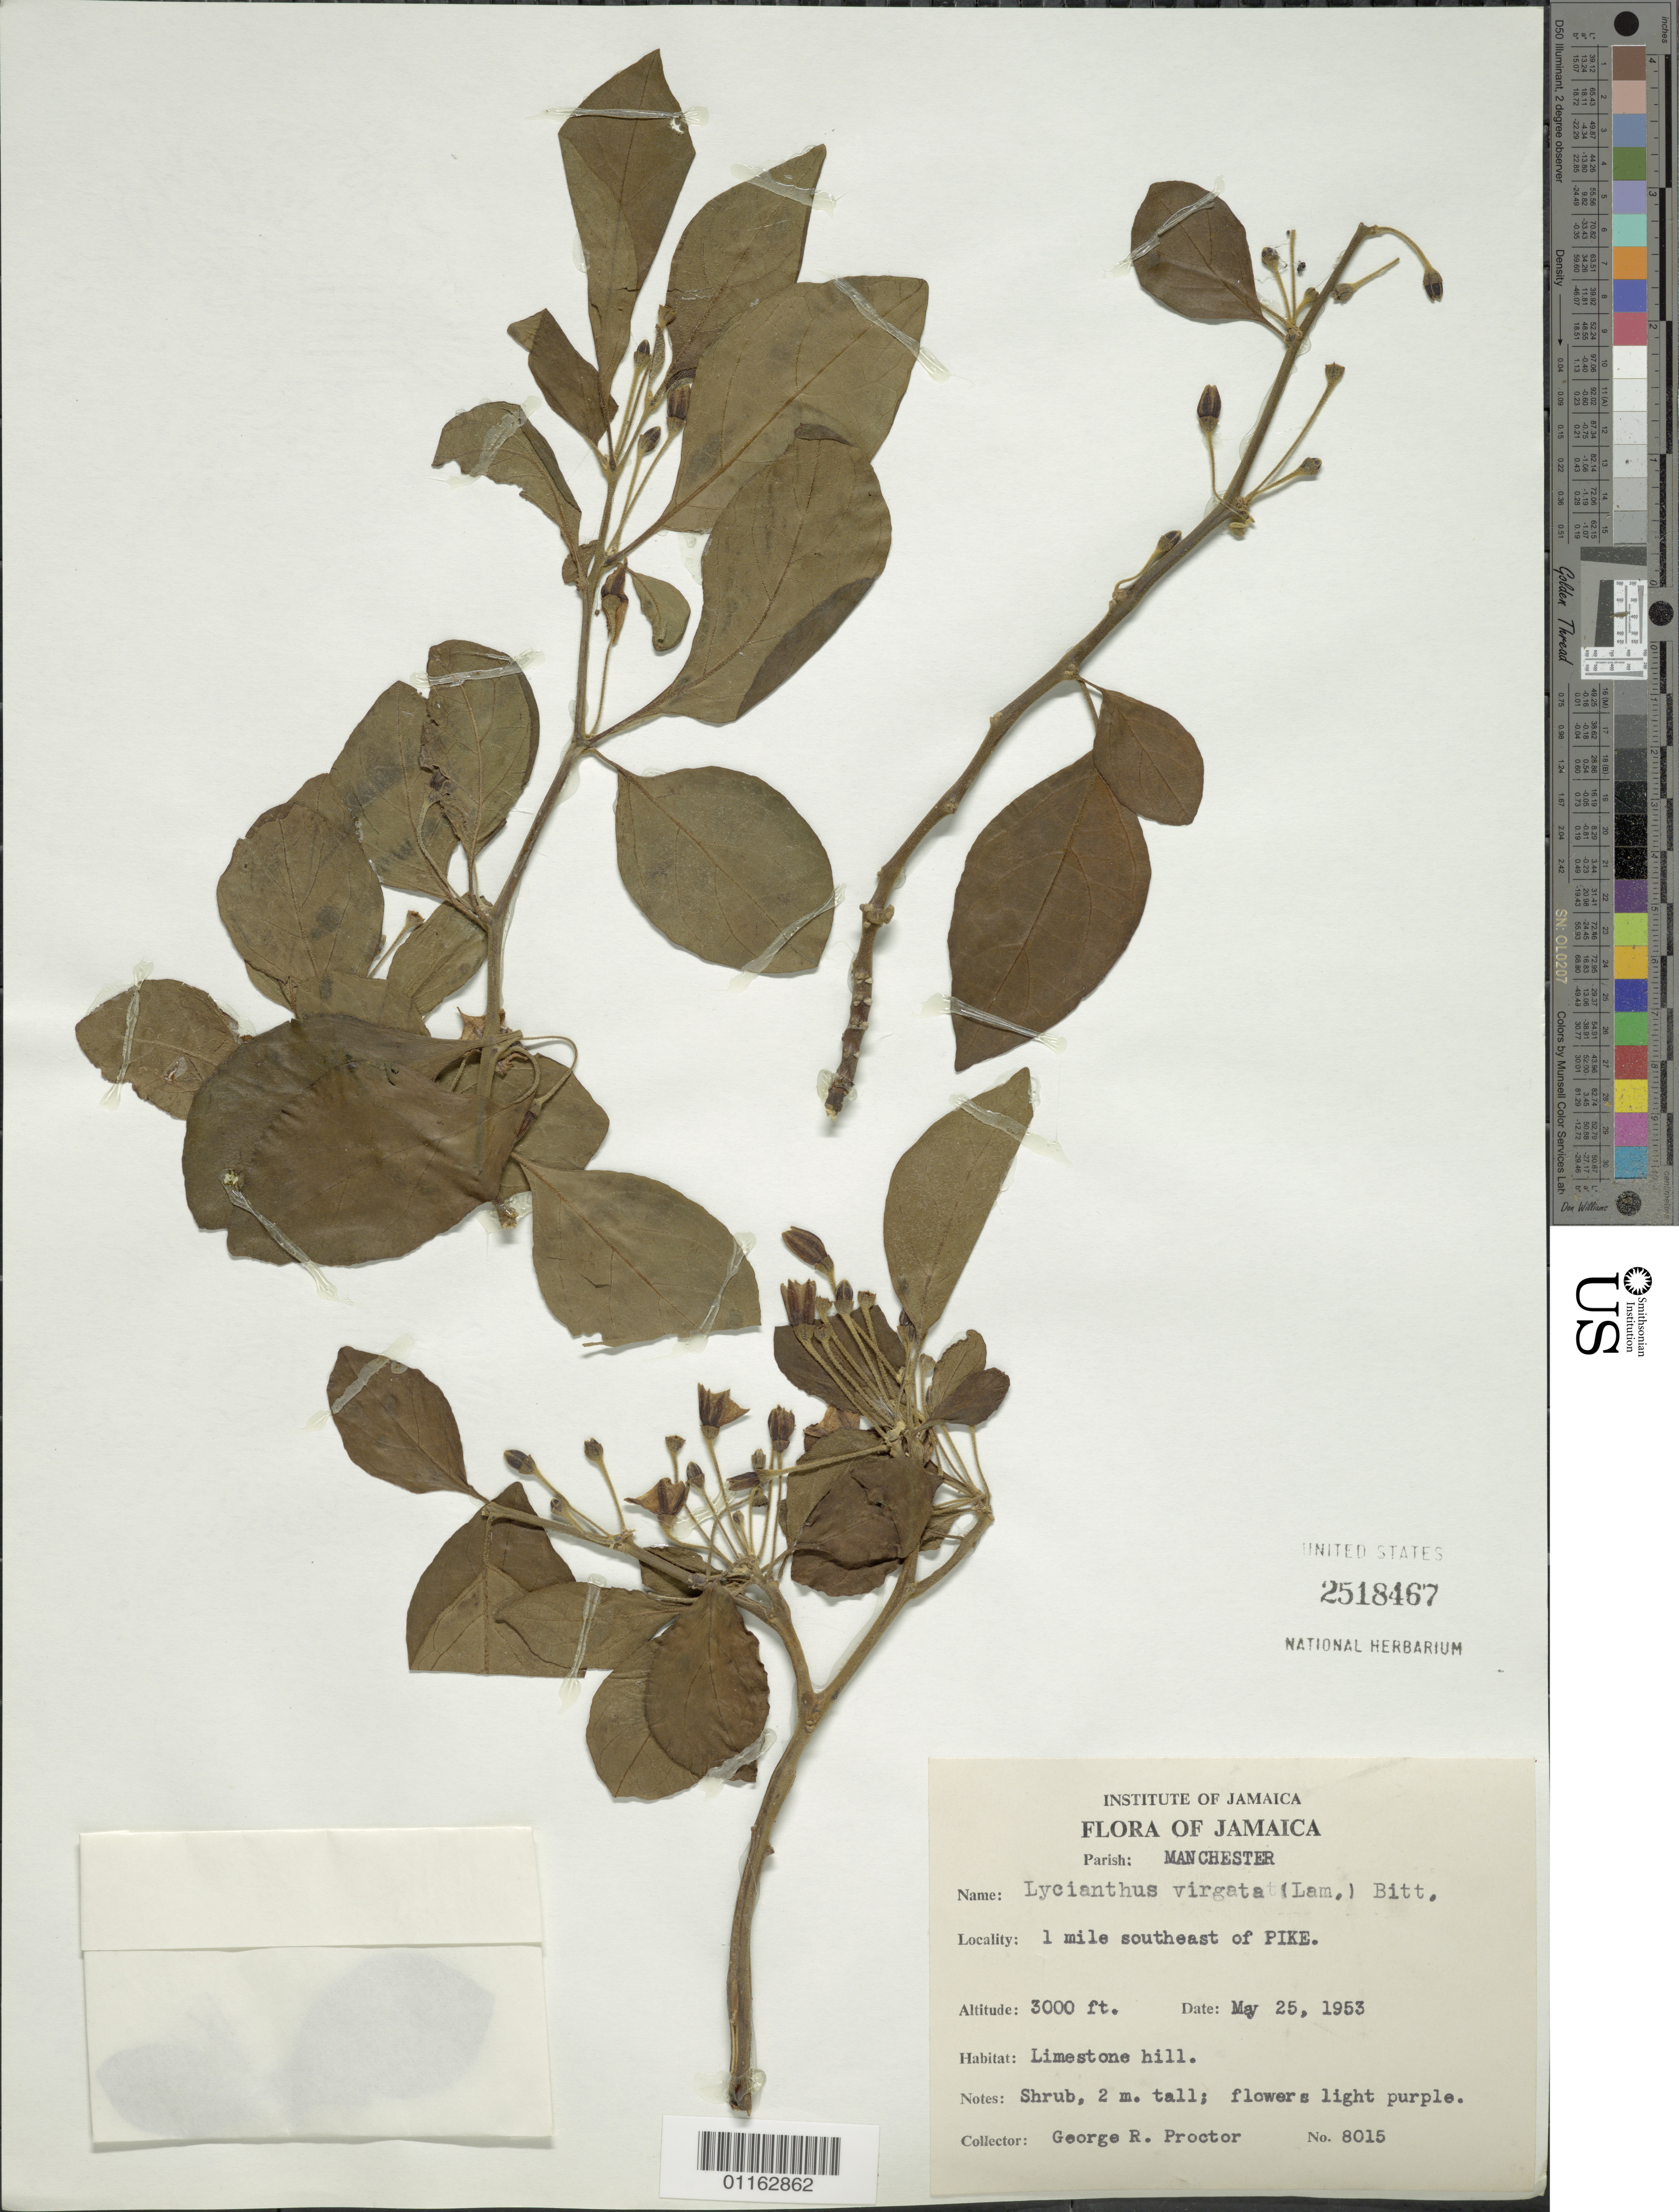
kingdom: Plantae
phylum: Tracheophyta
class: Magnoliopsida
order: Solanales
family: Solanaceae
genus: Lycianthes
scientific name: Lycianthes virgata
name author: (Lam.) Bitter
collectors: G. R. Proctor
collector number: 8015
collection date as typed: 25 May 1953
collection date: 1953-05-25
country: Jamaica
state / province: Manchester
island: Jamaica I.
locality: limestone hill 1 mi. SE of Pike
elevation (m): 914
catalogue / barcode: US 2518467